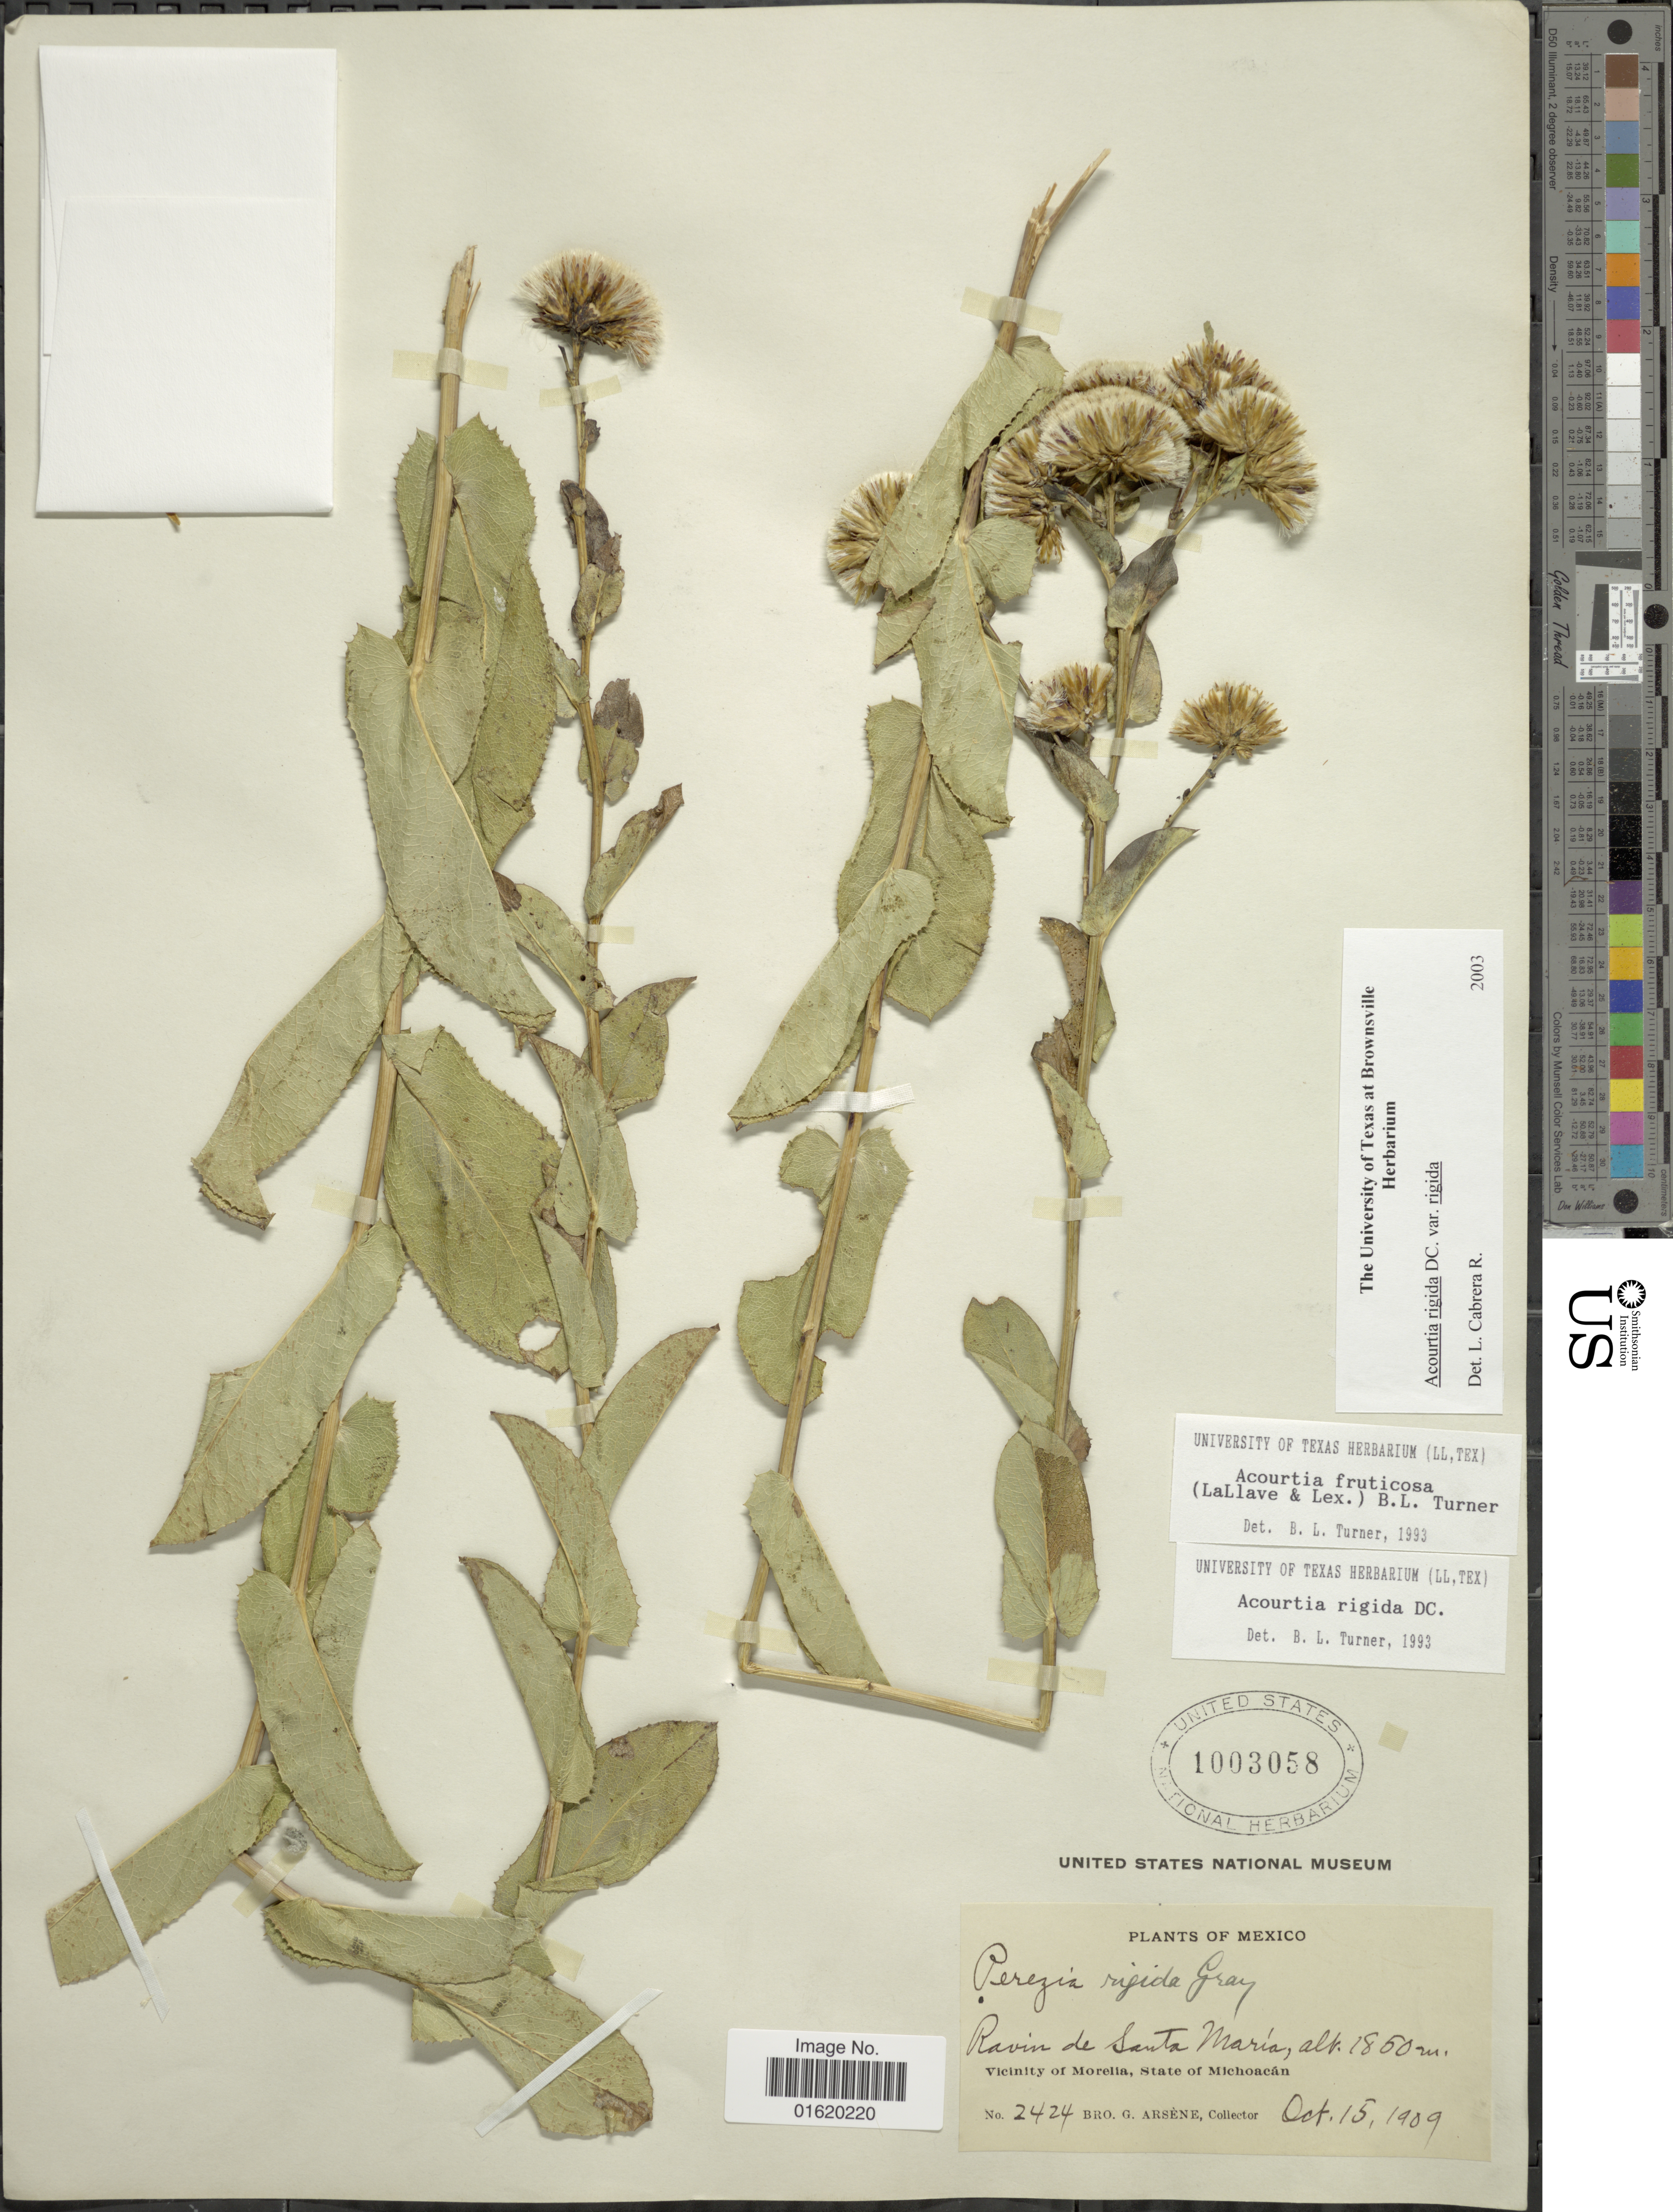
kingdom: Plantae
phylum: Tracheophyta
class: Magnoliopsida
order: Asterales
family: Asteraceae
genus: Acourtia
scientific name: Acourtia rigida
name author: DC.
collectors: Bro. G. Arsène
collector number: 2424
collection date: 1909-10-15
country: Mexico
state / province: Michoacán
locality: Ravin de Santa María, vicinity of Moreila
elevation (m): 1850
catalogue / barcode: US 1003058